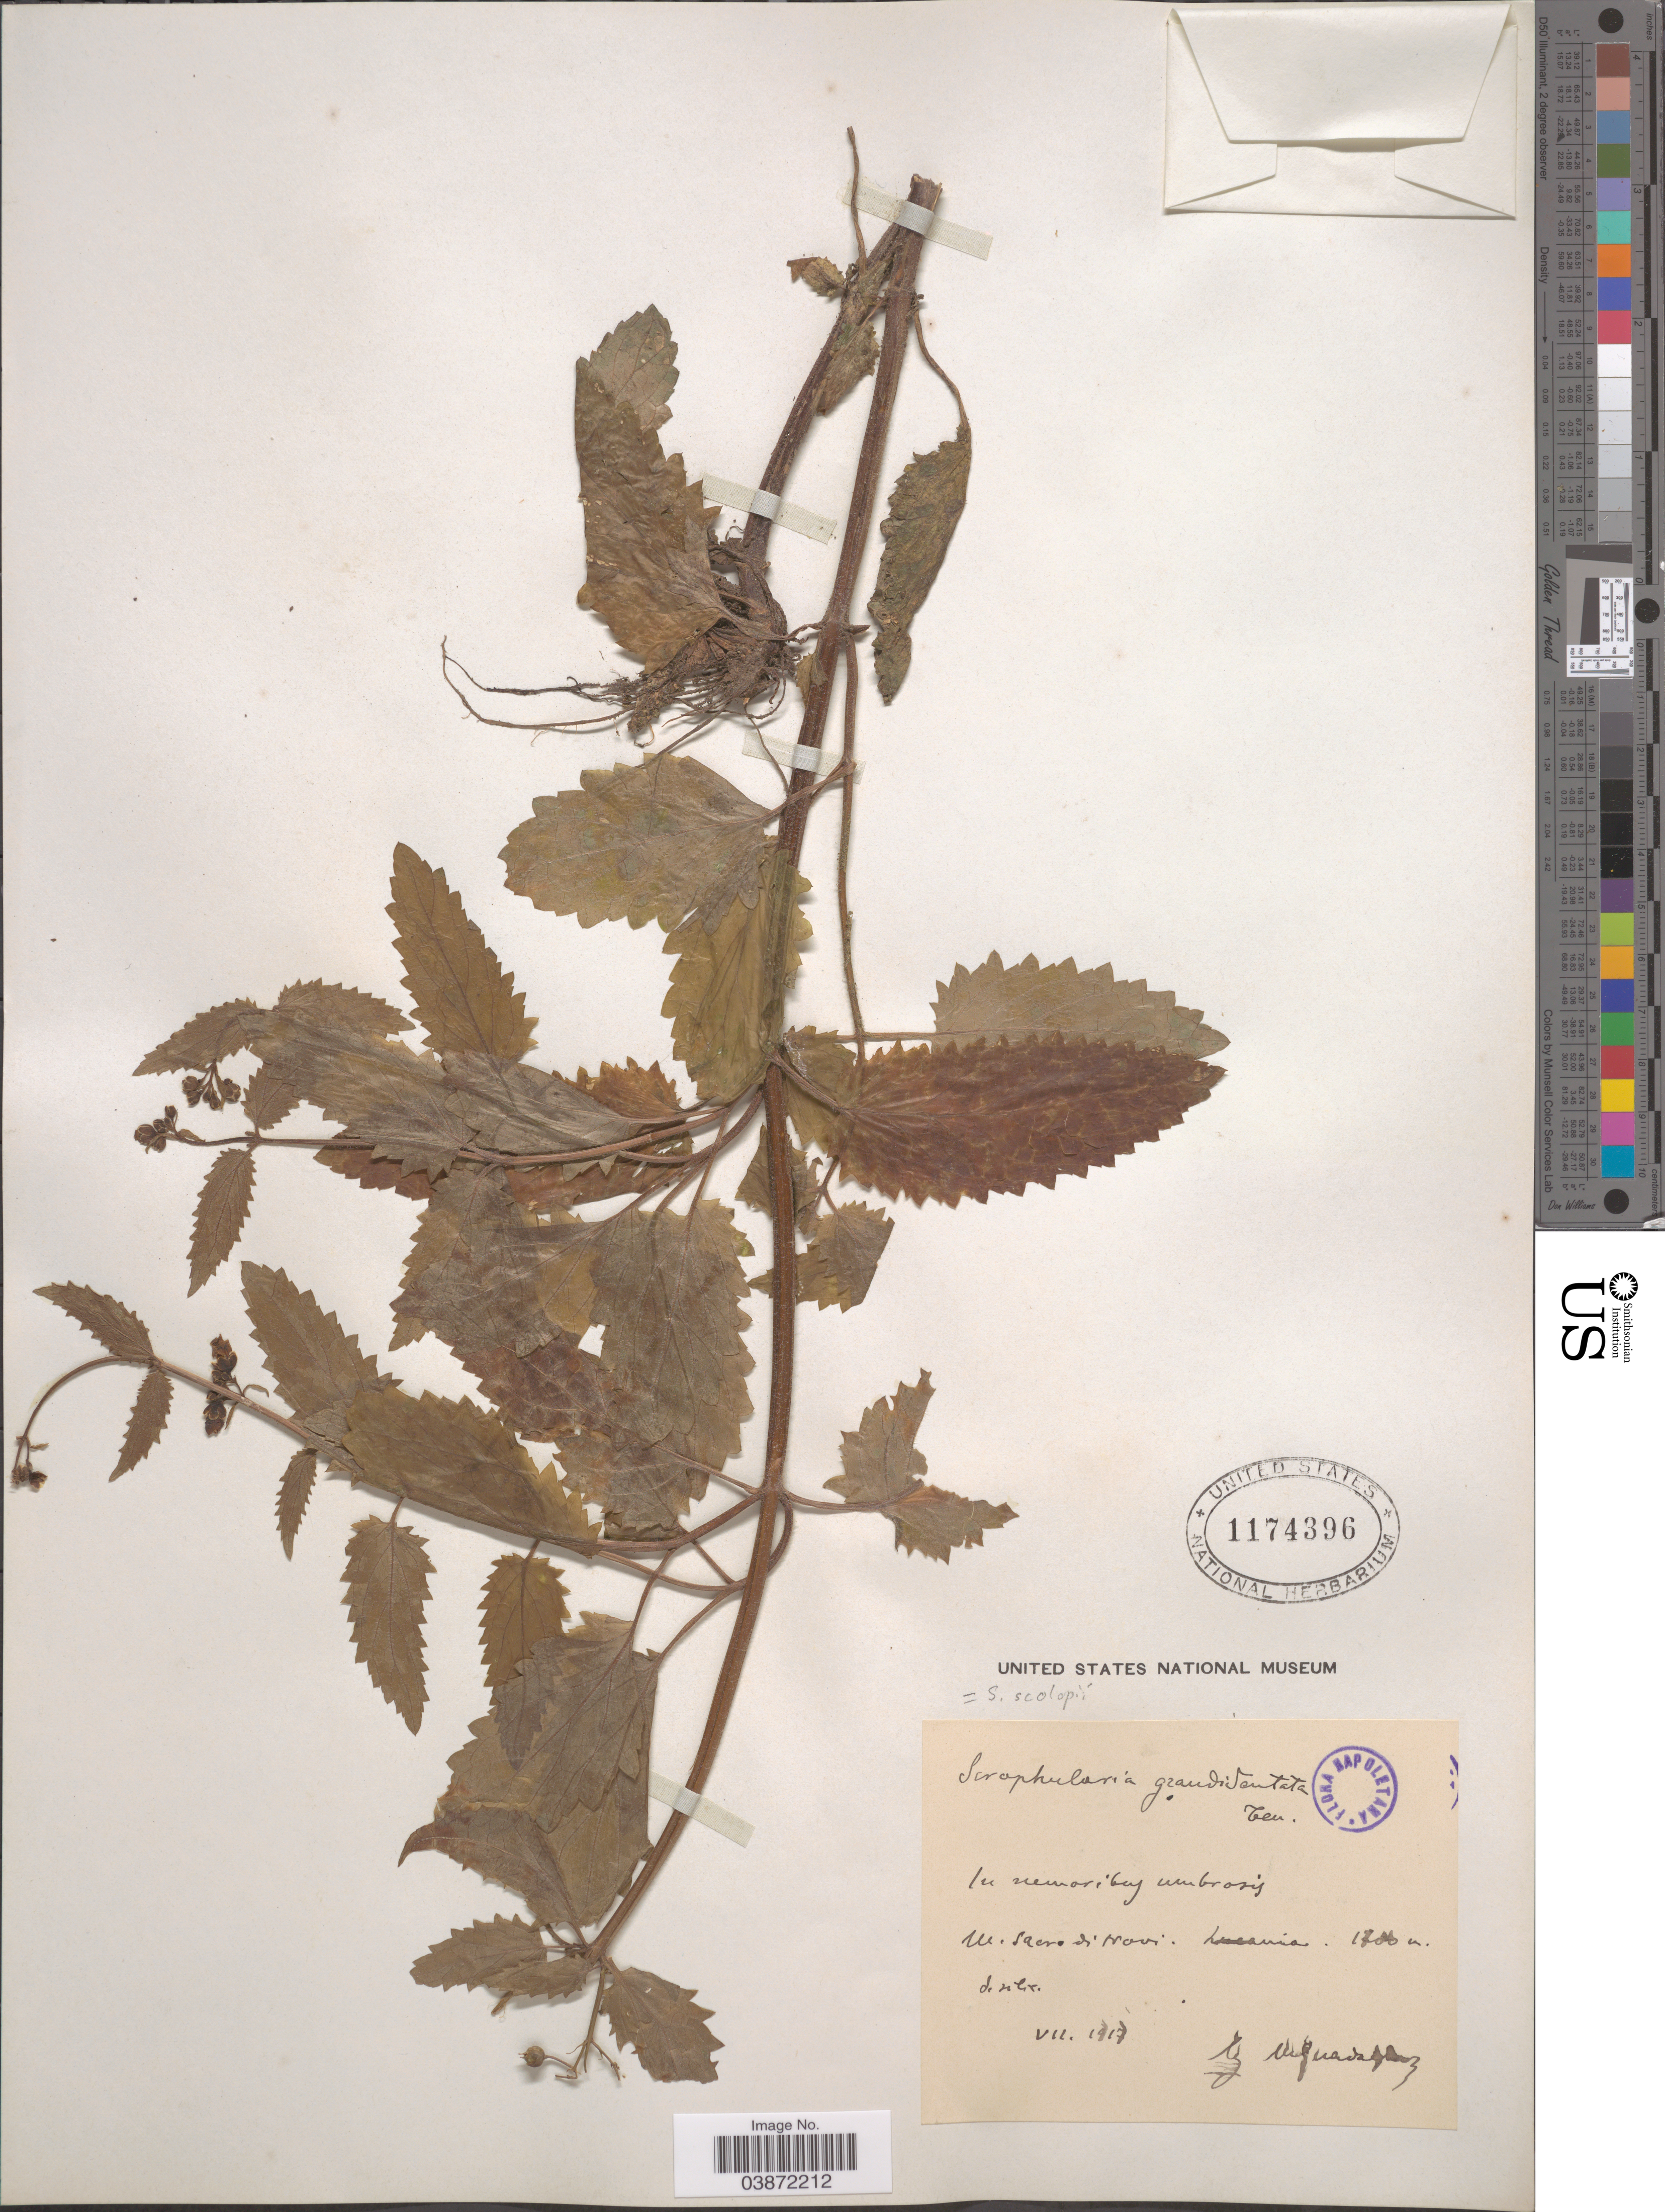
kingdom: Plantae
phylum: Tracheophyta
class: Magnoliopsida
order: Lamiales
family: Scrophulariaceae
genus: Scrophularia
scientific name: Scrophularia scopolii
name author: Hoppe ex Pers.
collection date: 1917-07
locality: In nemorikas umbrosis. Sacroditravi. Lusania.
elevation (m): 1700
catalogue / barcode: US 1174396